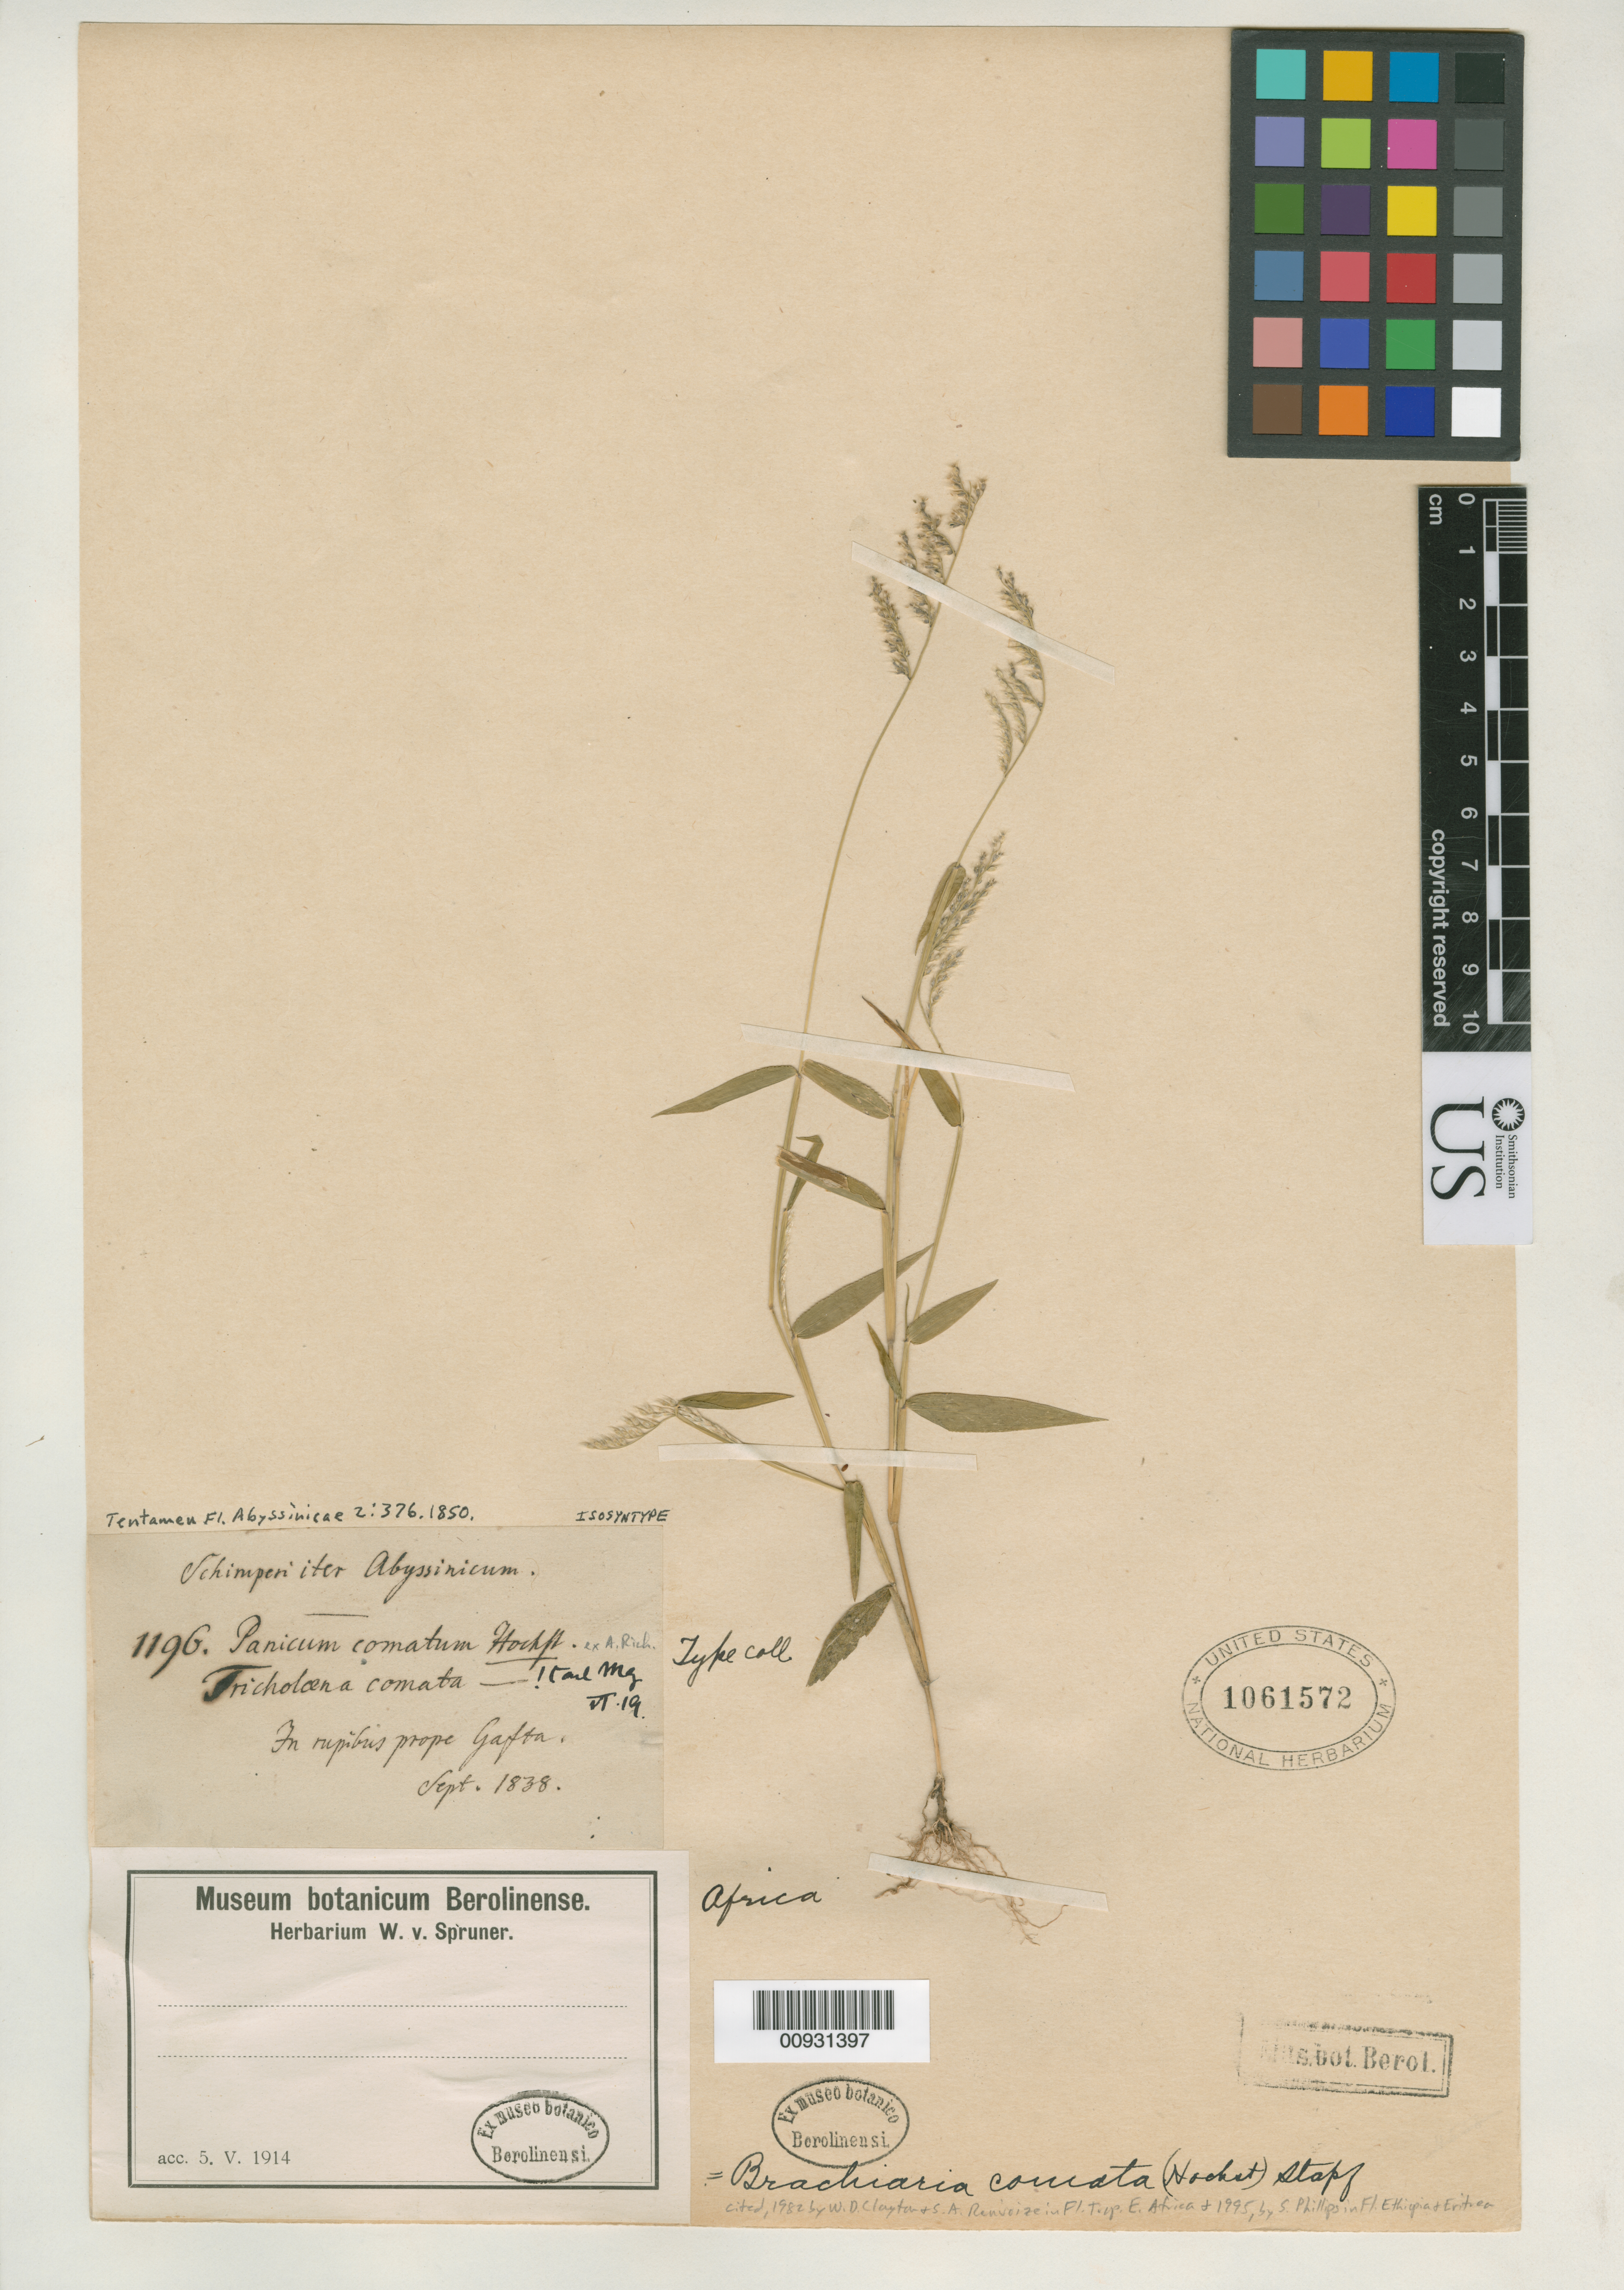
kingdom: Plantae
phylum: Tracheophyta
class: Liliopsida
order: Poales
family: Poaceae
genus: Panicum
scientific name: Panicum comatum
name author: Hochst. ex A. Rich.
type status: Syntype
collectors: G. W. Schimper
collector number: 1196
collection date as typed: Sep 1838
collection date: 1838-09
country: Ethiopia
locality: Near Gafta.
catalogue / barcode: US 1061572